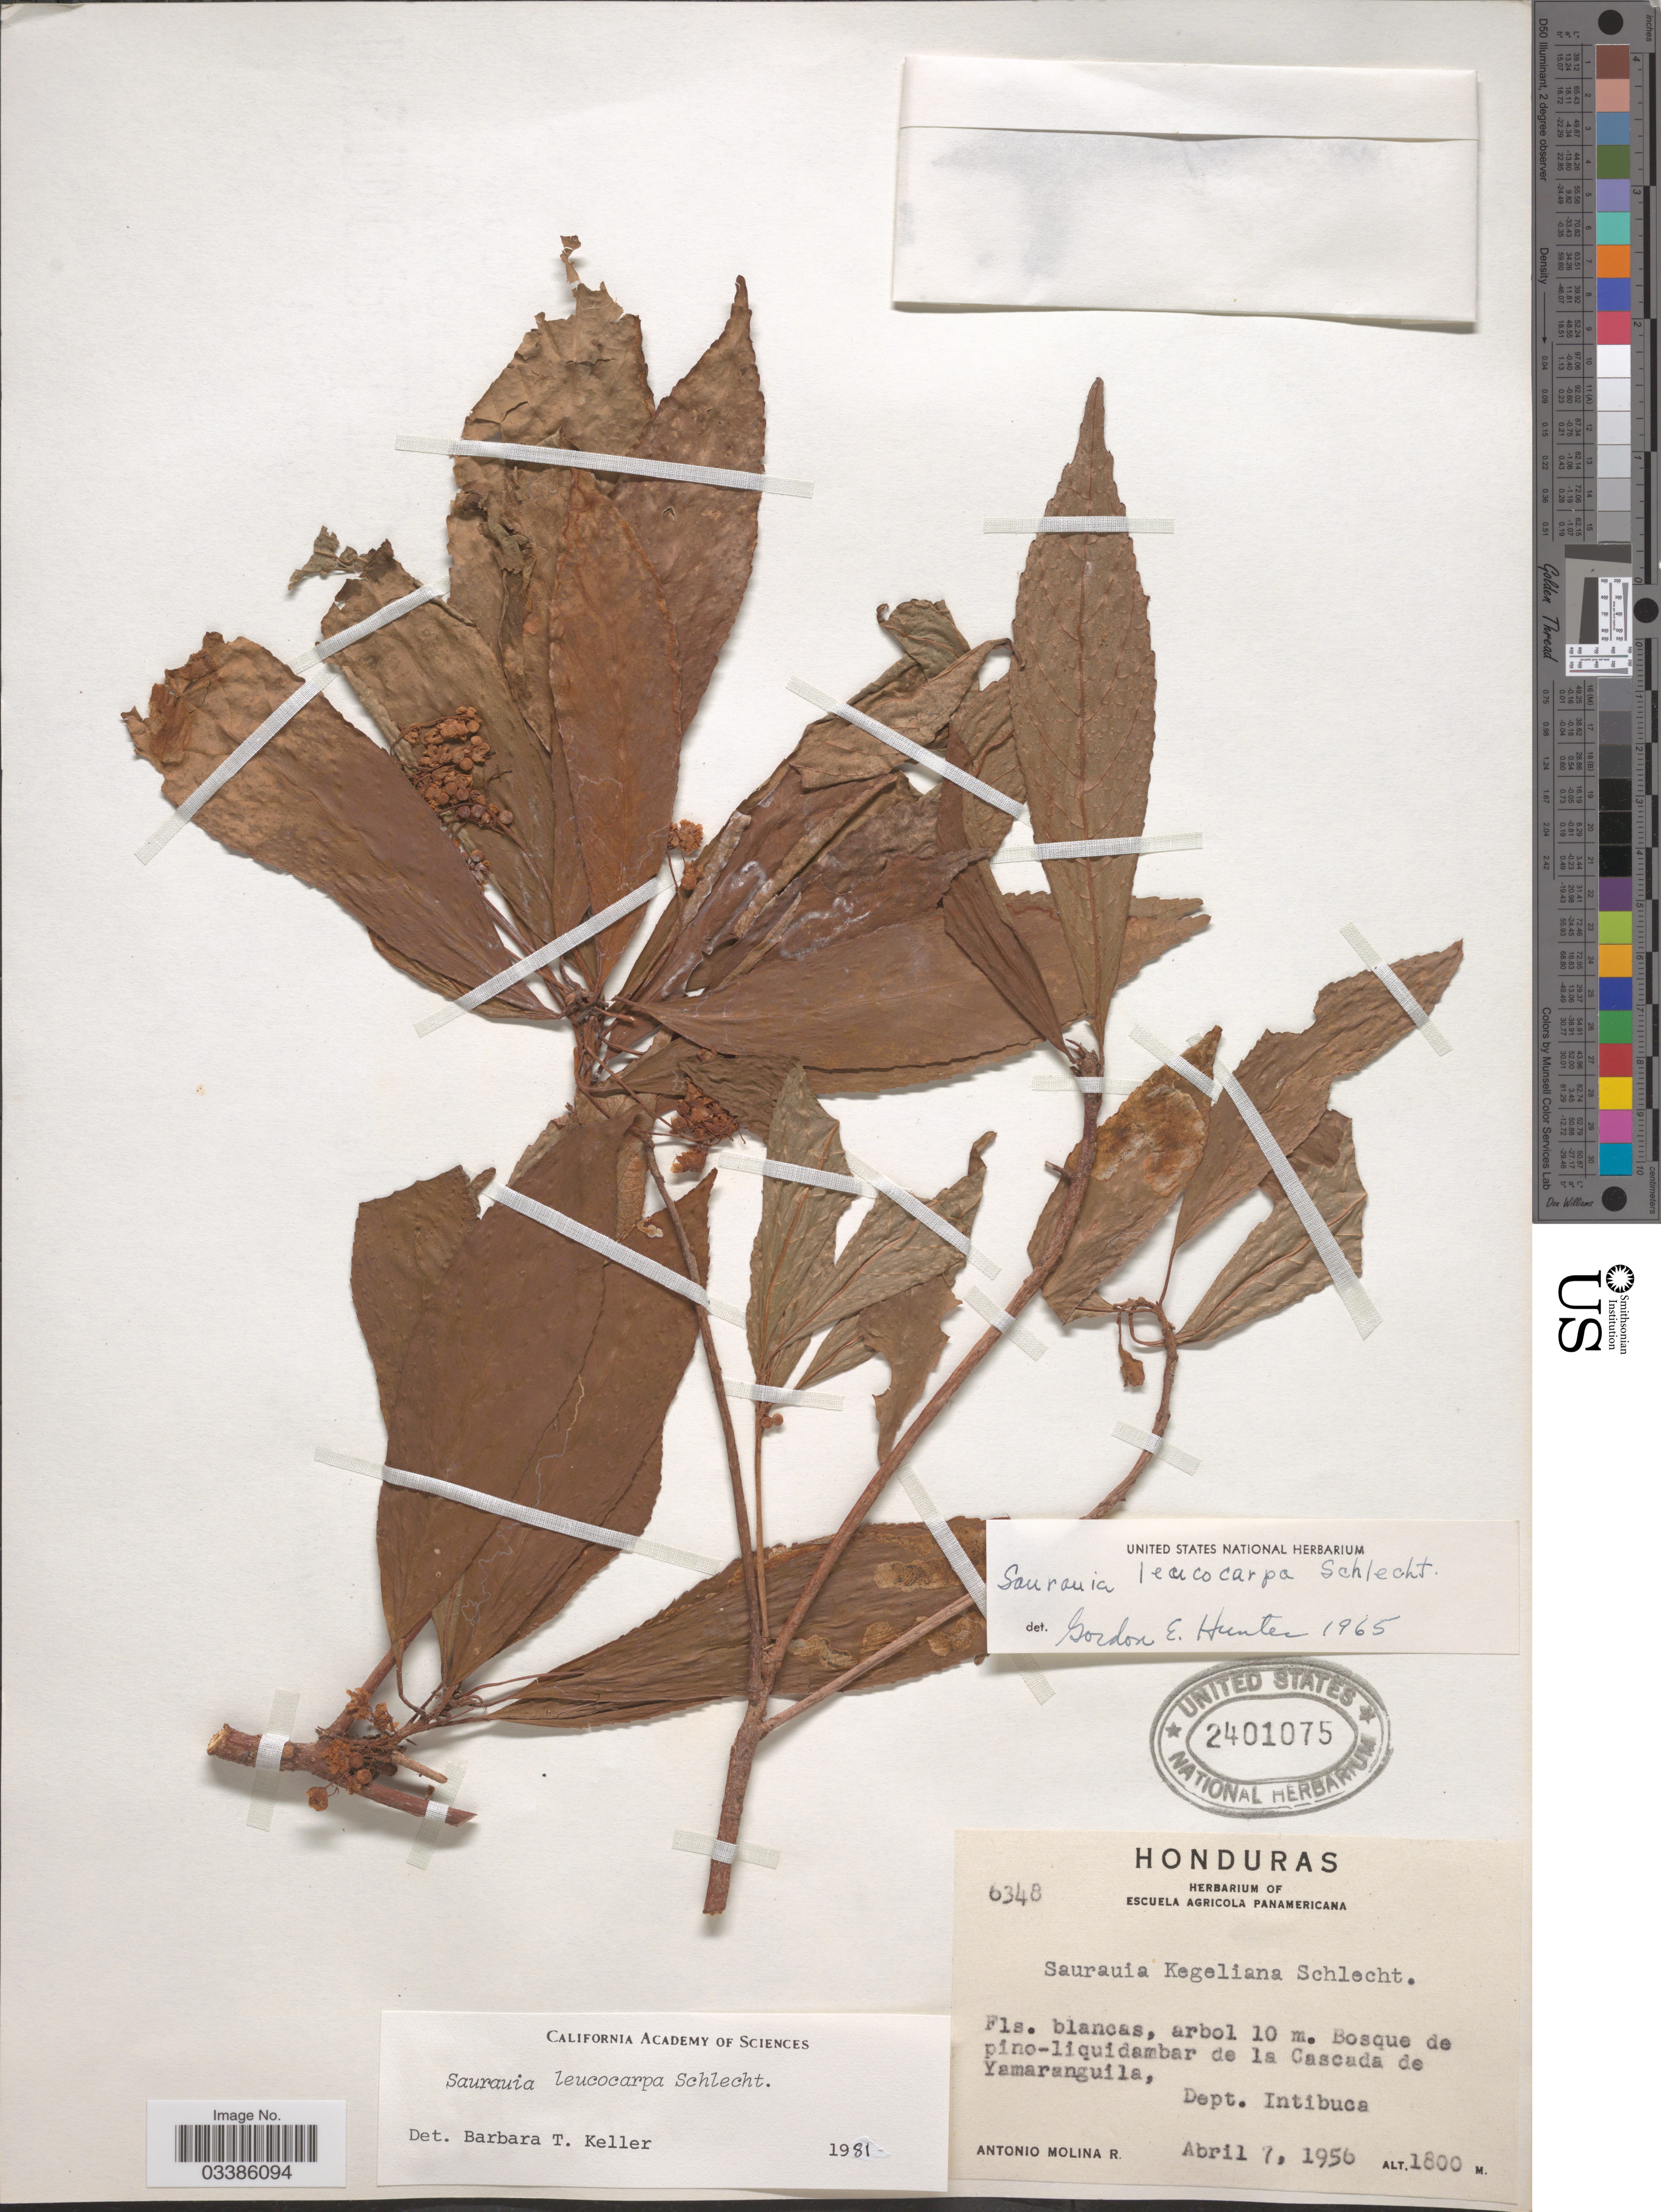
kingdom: Plantae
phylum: Tracheophyta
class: Magnoliopsida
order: Ericales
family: Actinidiaceae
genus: Saurauia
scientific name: Saurauia leucocarpa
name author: Schltdl.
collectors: A. Molina R.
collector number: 6348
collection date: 1956-04-07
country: Honduras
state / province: Intibuca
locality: Bosque de pino-liquidambar de la Cascada de Yamaranguila, Dept. Intibuca.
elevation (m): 1800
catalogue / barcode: US 2401075